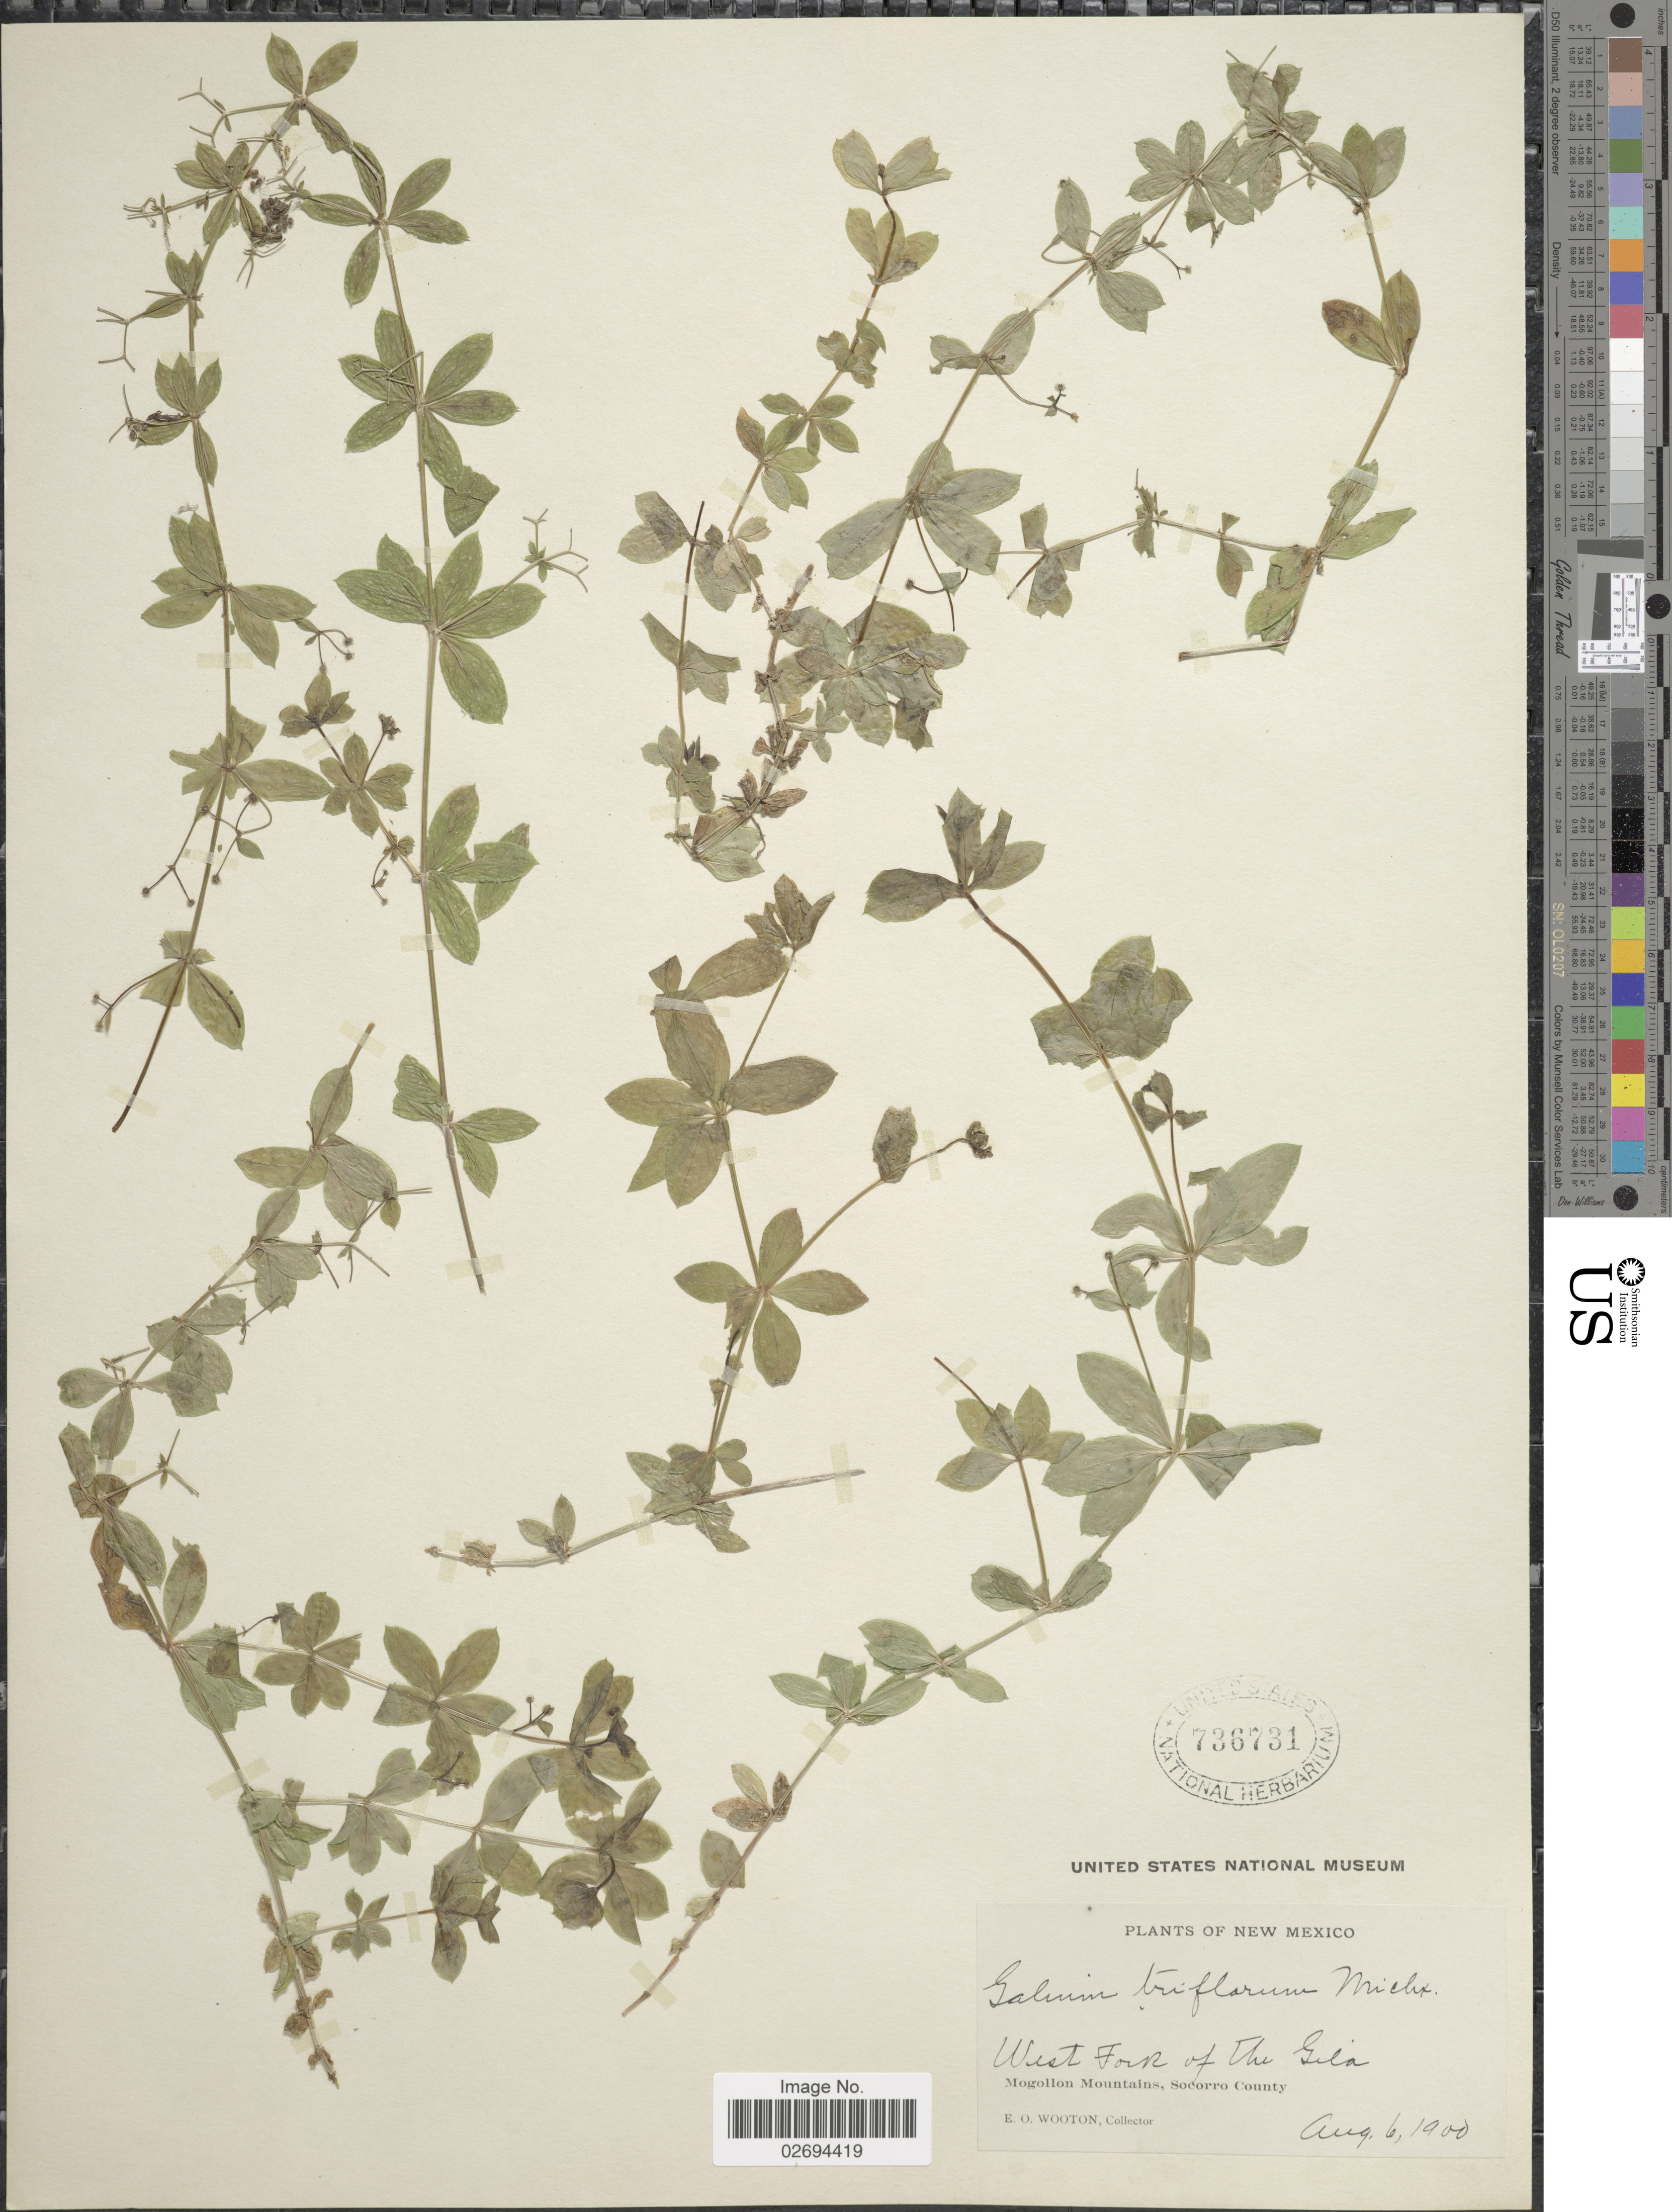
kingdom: Plantae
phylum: Tracheophyta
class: Magnoliopsida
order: Gentianales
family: Rubiaceae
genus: Galium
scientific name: Galium triflorum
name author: Michx.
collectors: E. O. Wooton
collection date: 1900-08-06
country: United States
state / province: New Mexico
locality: West Fork of the Gila. Mogollon Mountains, Socorro County.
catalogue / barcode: US 736731